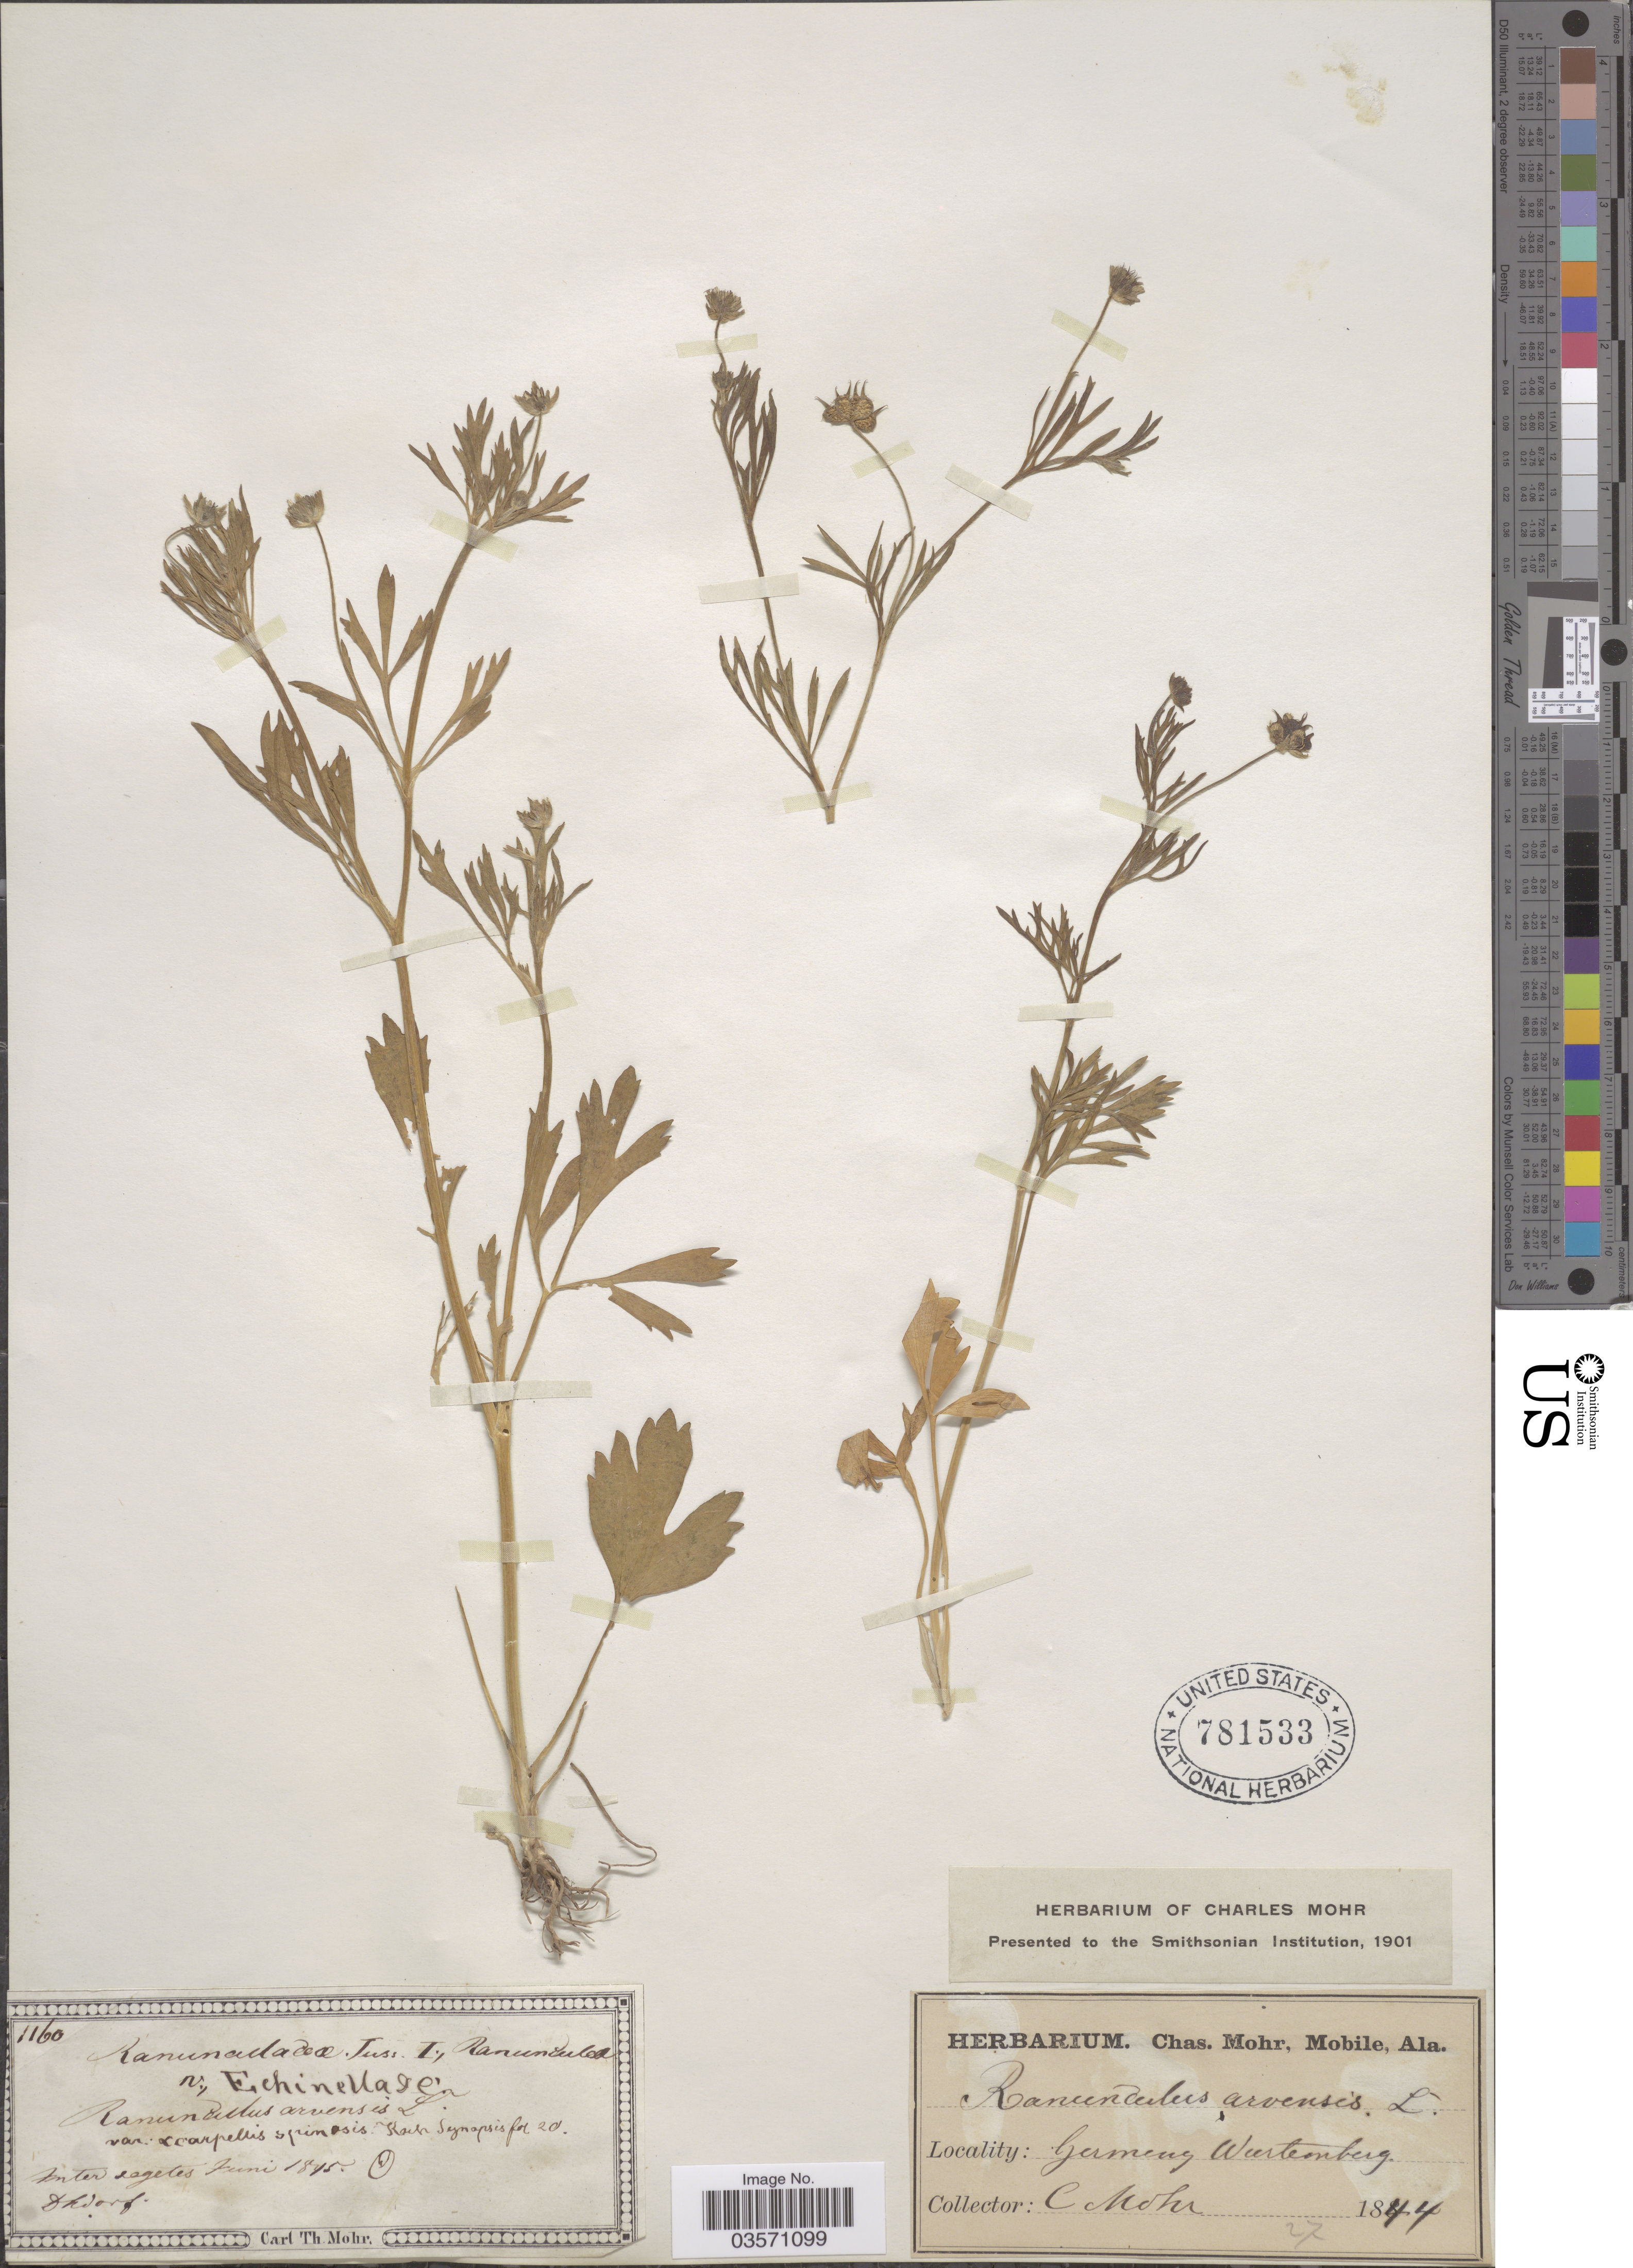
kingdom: Plantae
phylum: Tracheophyta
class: Magnoliopsida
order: Ranunculales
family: Ranunculaceae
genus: Ranunculus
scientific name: Ranunculus arvensis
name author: L.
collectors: Mohr, C. T. (herbarium)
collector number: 1160?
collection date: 1844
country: Germany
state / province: Baden-Württemberg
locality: Wurtemberg.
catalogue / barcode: US 781533